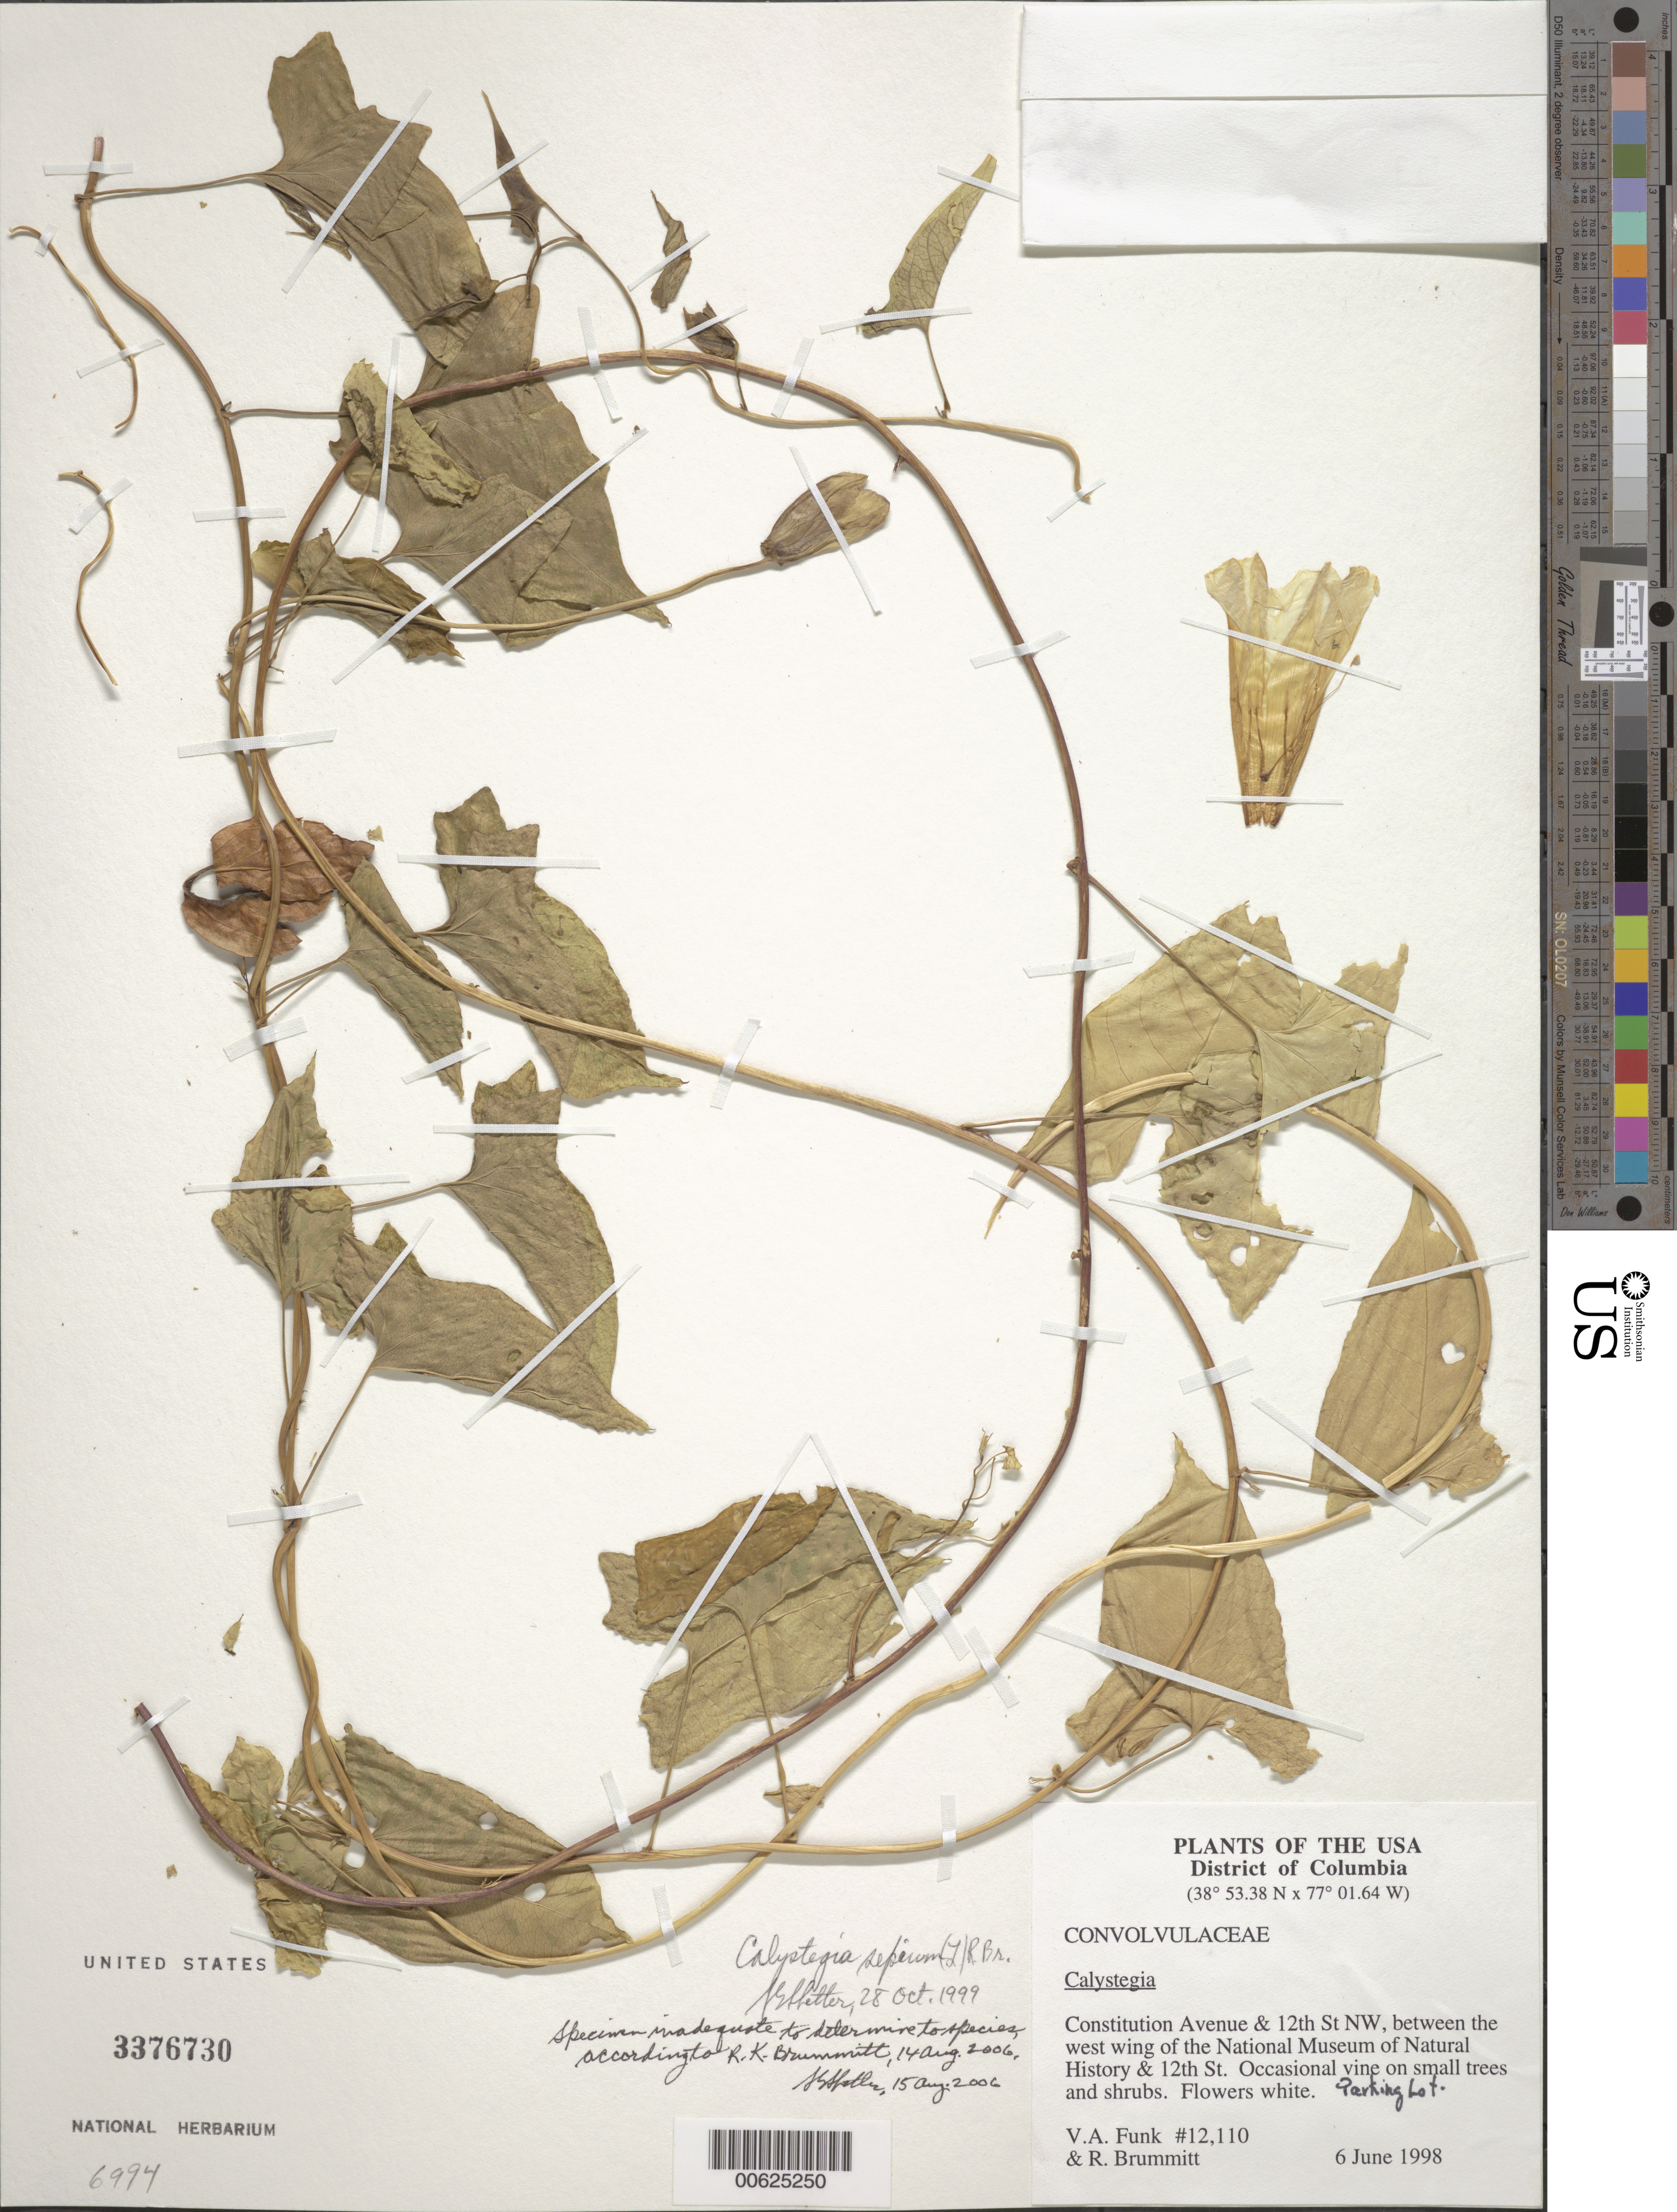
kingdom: Plantae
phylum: Tracheophyta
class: Magnoliopsida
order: Solanales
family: Convolvulaceae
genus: Calystegia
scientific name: Calystegia sp.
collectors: V. Funk & R. Brummitt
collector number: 12110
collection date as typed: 06 Jun 1998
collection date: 1998-06-06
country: United States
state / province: District of Columbia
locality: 12th and Constitution Ave. National Museum of Natural History parking lot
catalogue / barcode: US 3376730